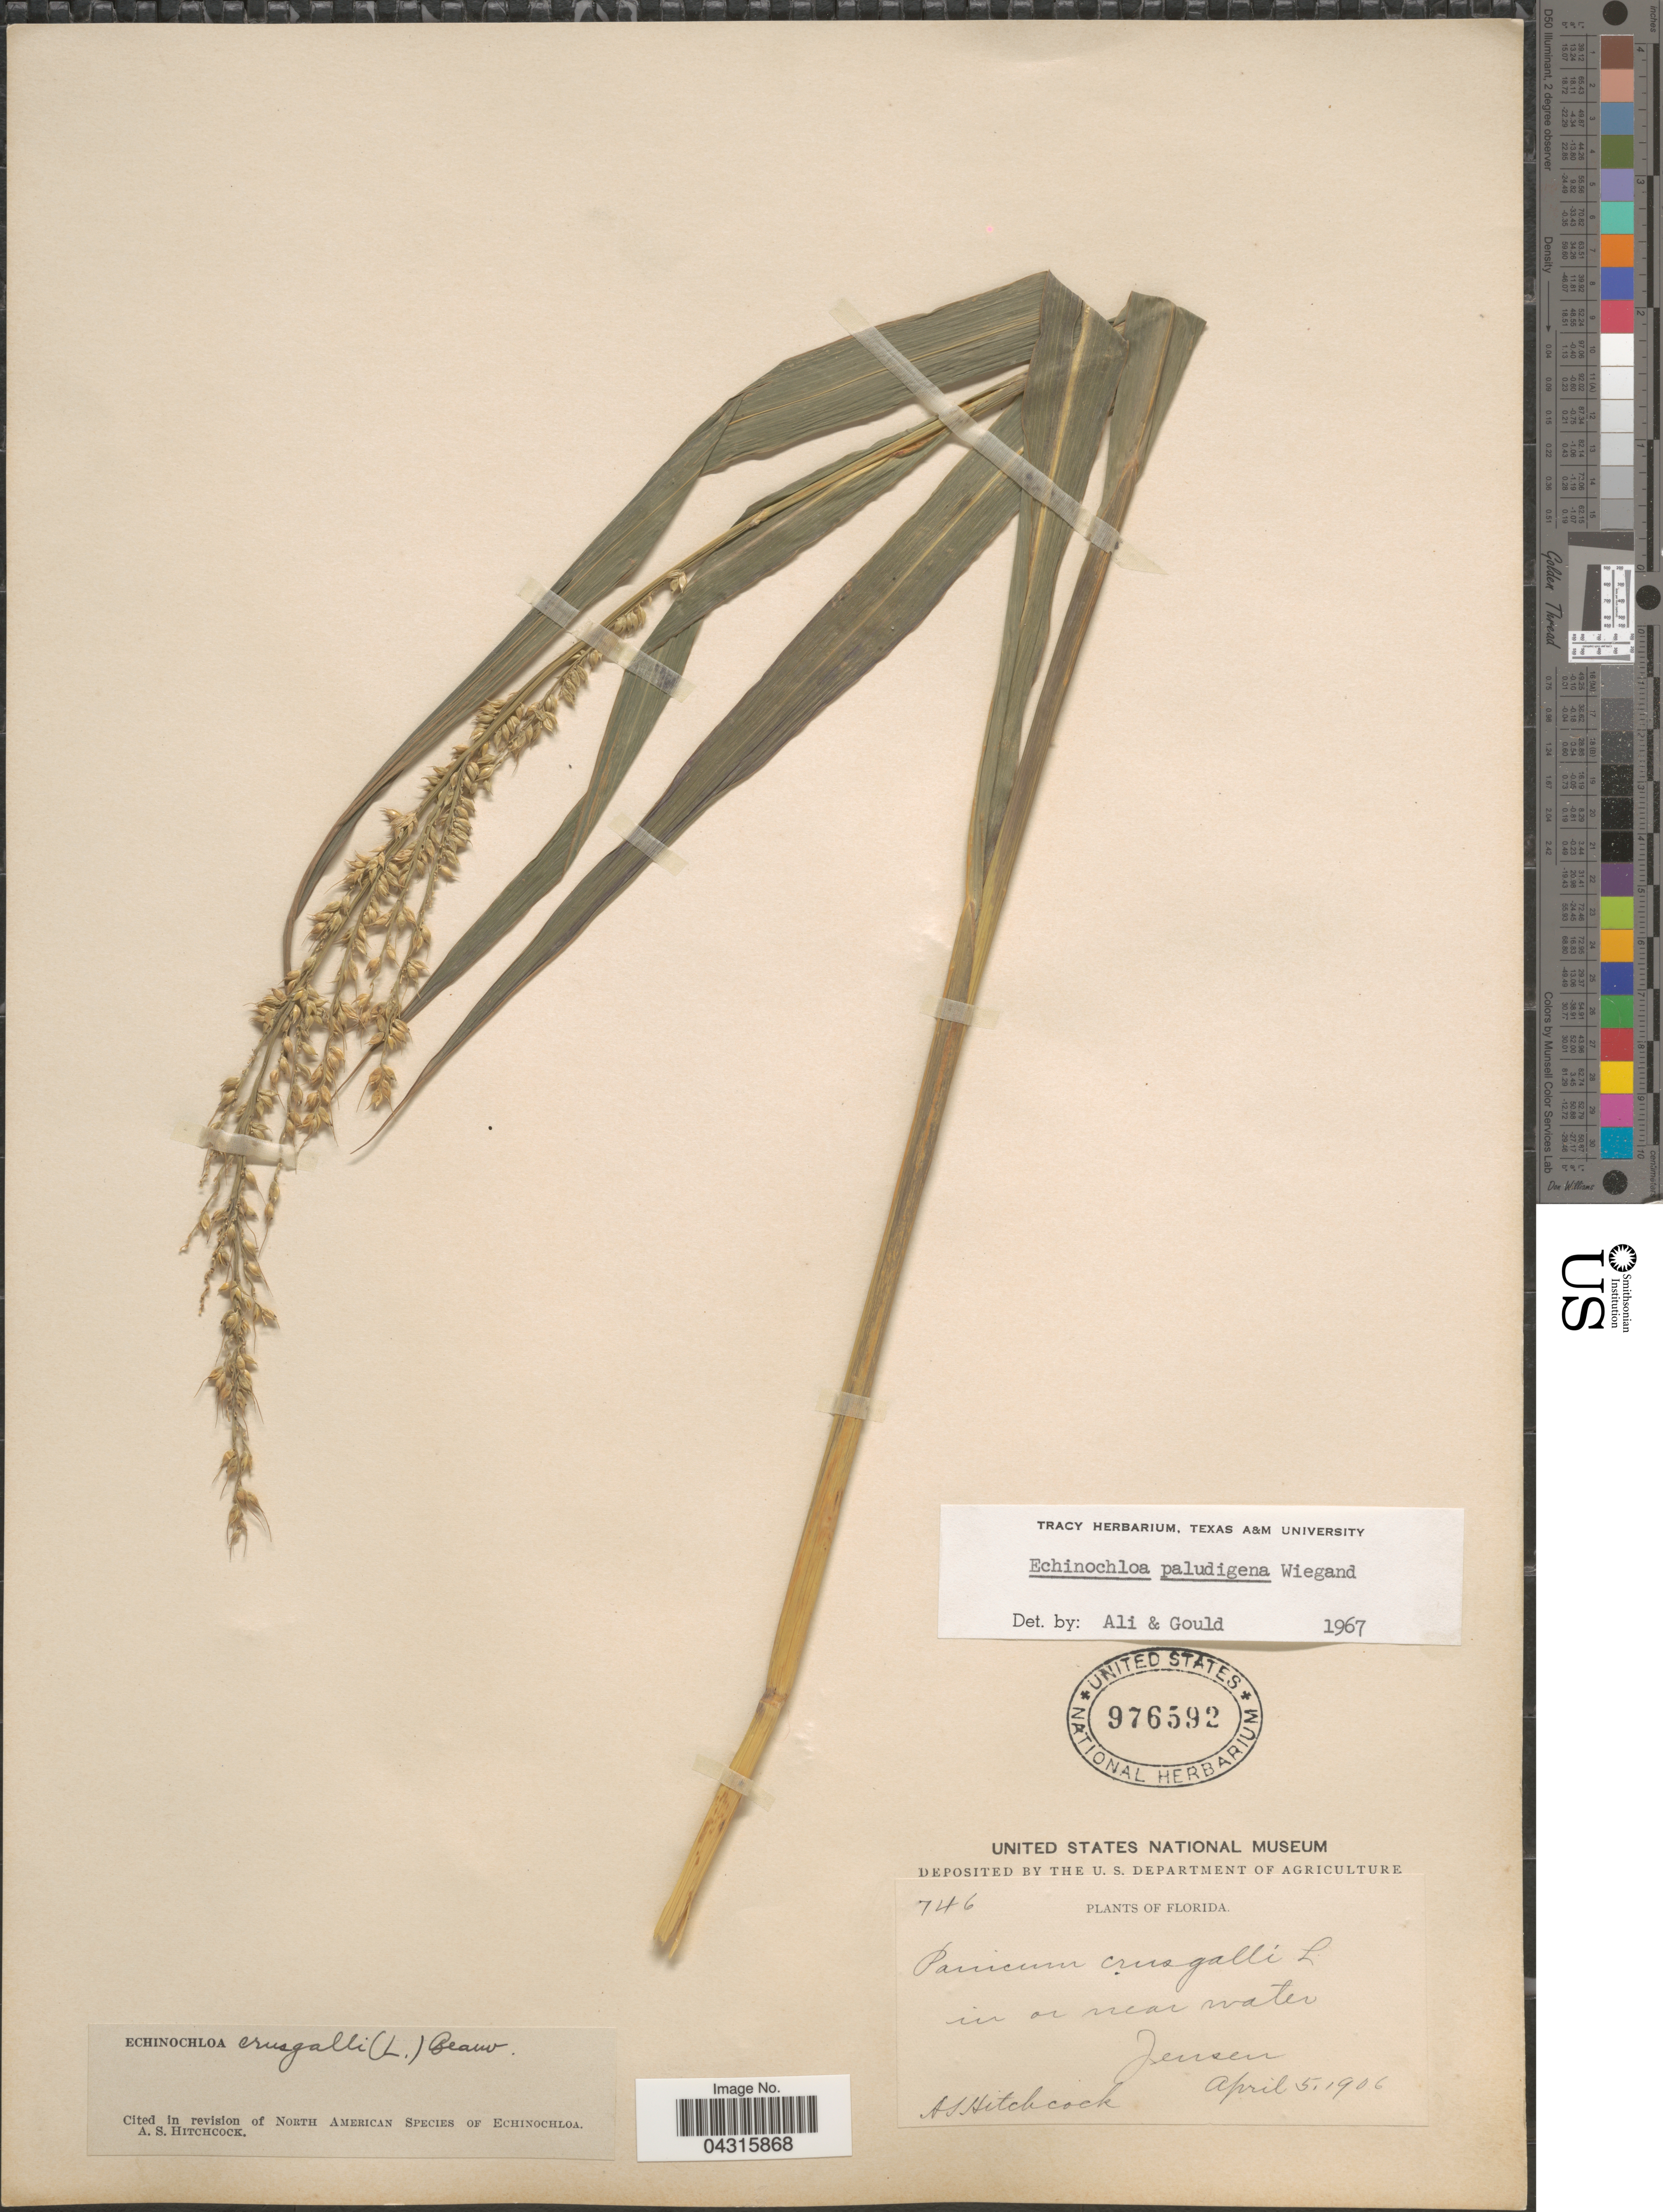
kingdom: Plantae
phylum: Tracheophyta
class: Liliopsida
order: Poales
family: Poaceae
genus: Echinochloa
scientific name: Echinochloa paludigena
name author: Wiegand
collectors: A. S. Hitchcock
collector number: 746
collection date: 1906-04-05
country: United States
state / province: Florida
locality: In or near water. Jensen.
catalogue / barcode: US 976592